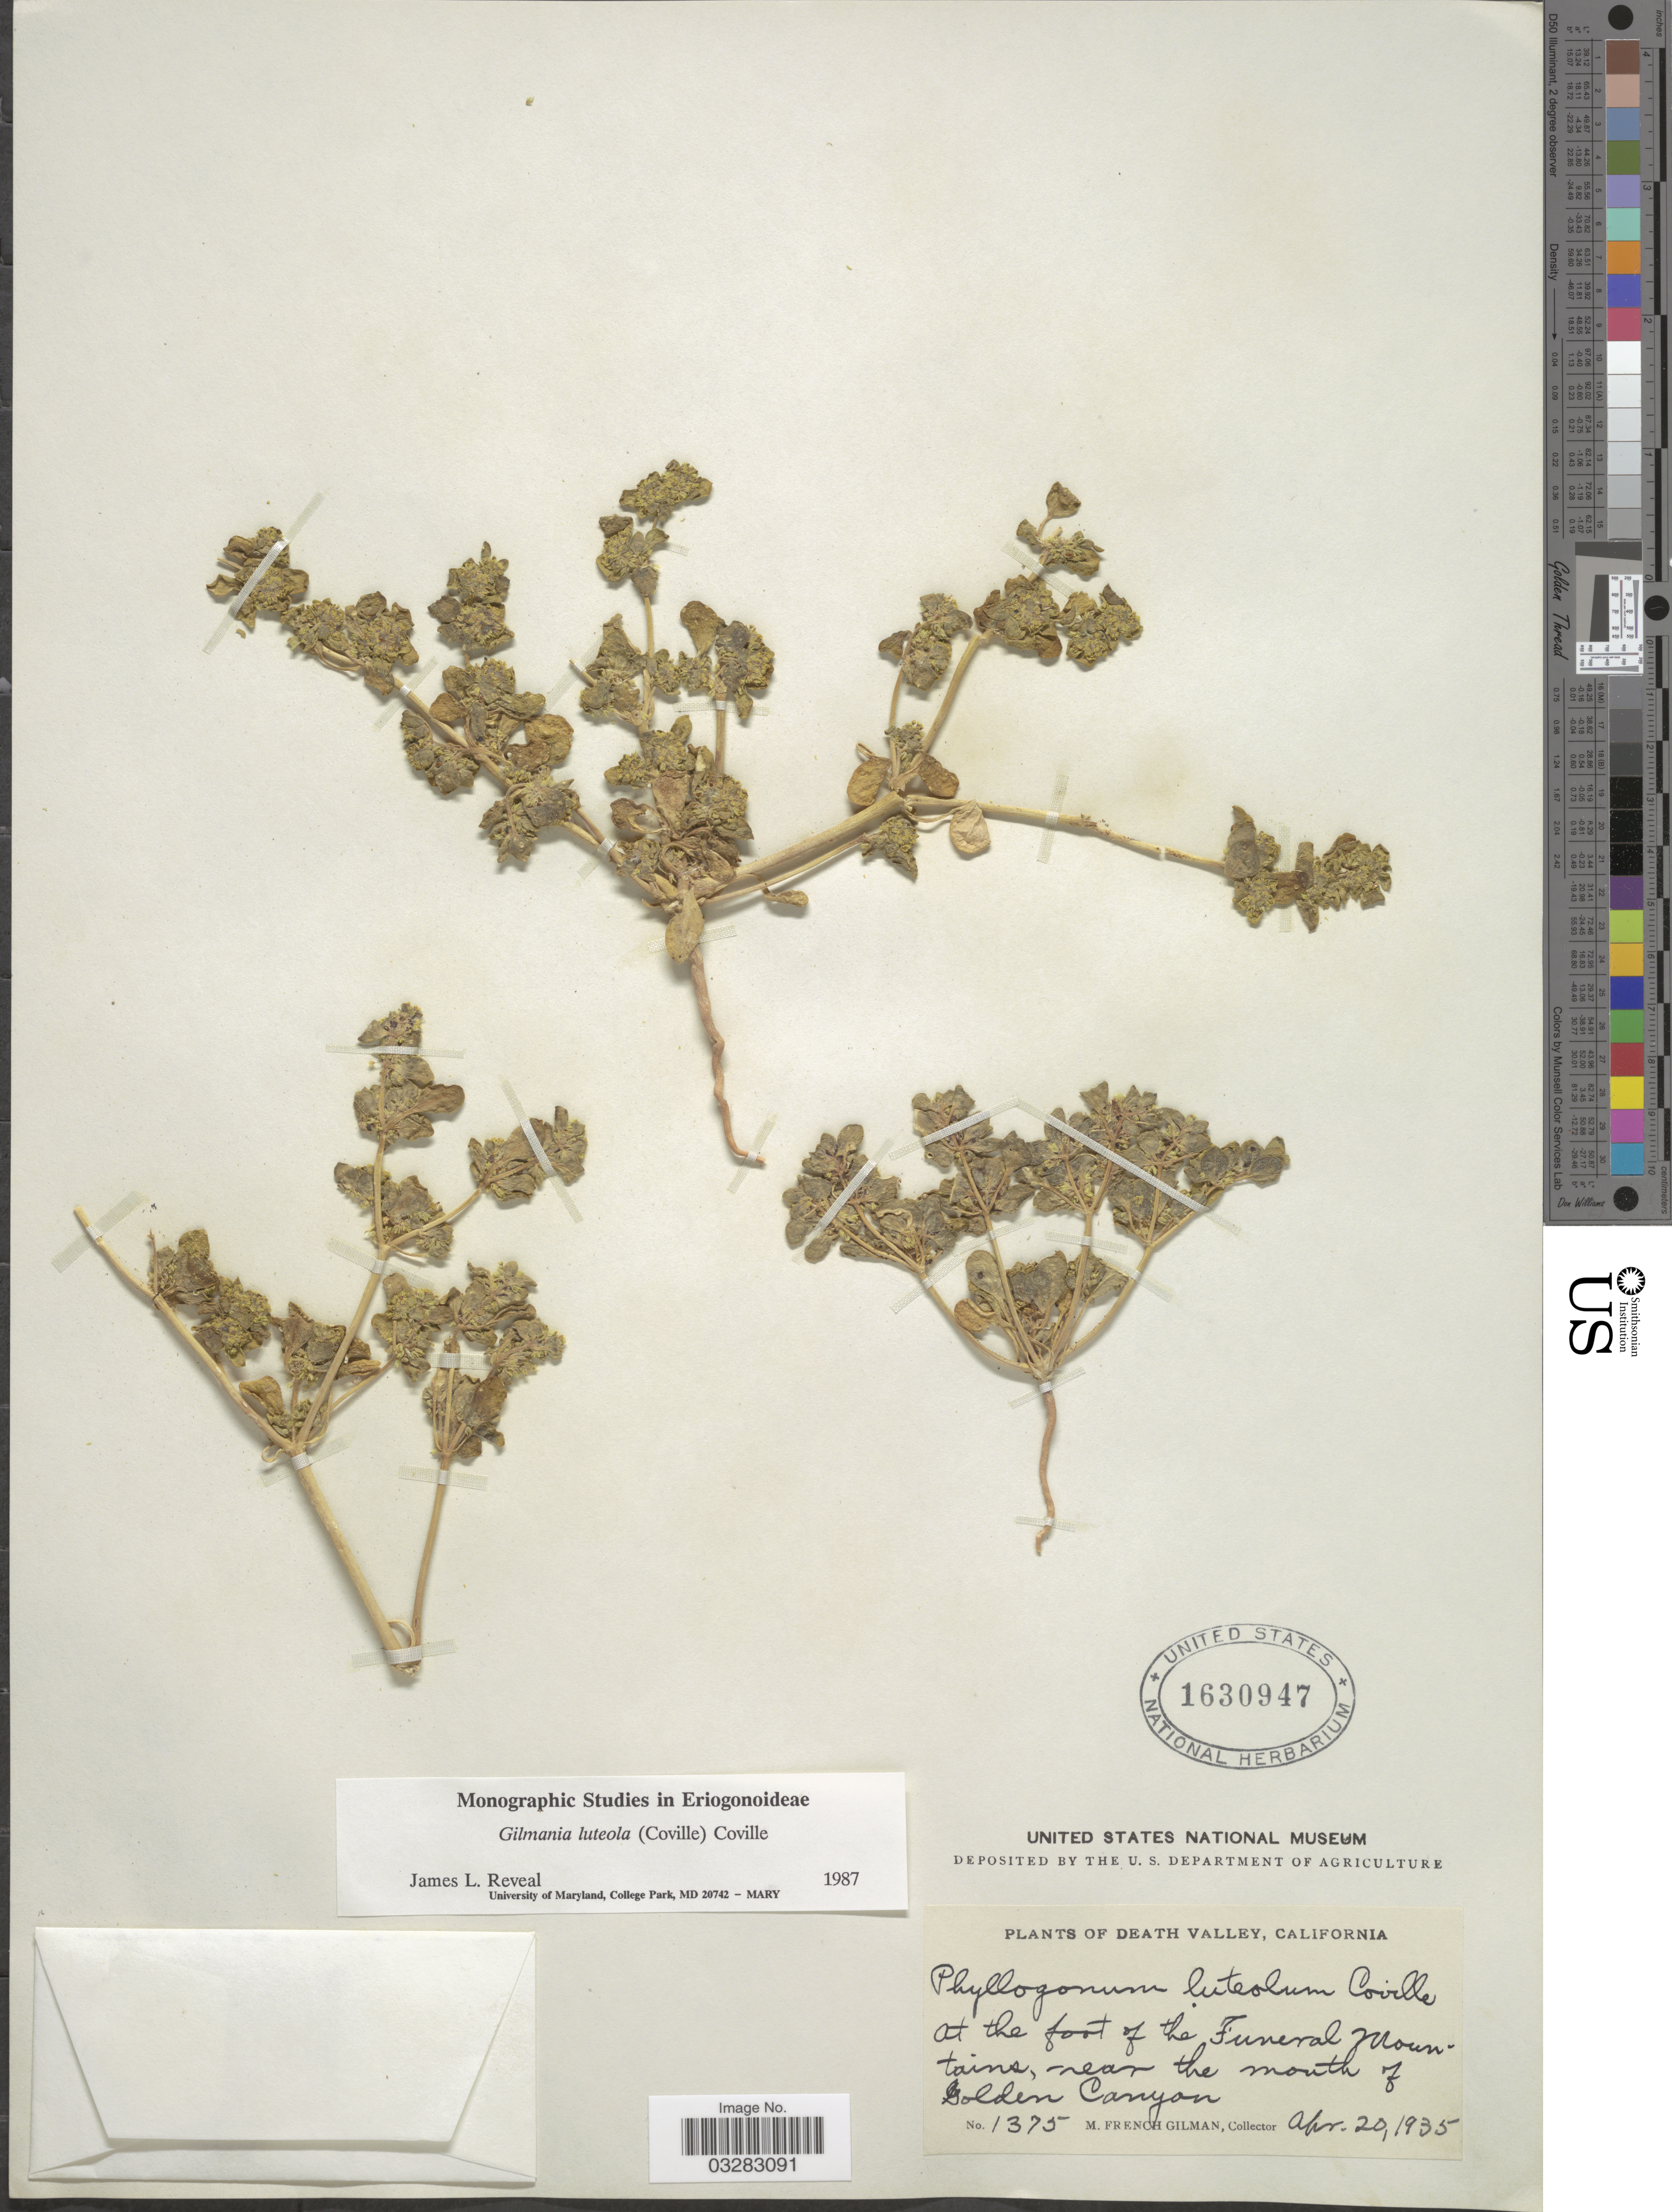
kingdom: Plantae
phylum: Tracheophyta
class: Magnoliopsida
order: Caryophyllales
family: Polygonaceae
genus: Gilmania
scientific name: Gilmania luteola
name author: (Coville) Coville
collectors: M. F. Gilman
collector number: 1375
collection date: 1935-04-20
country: United States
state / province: California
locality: Death Valley. At the foot of the Funeral Mountains, near the mouth of Golden Canyon.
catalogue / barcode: US 1630947